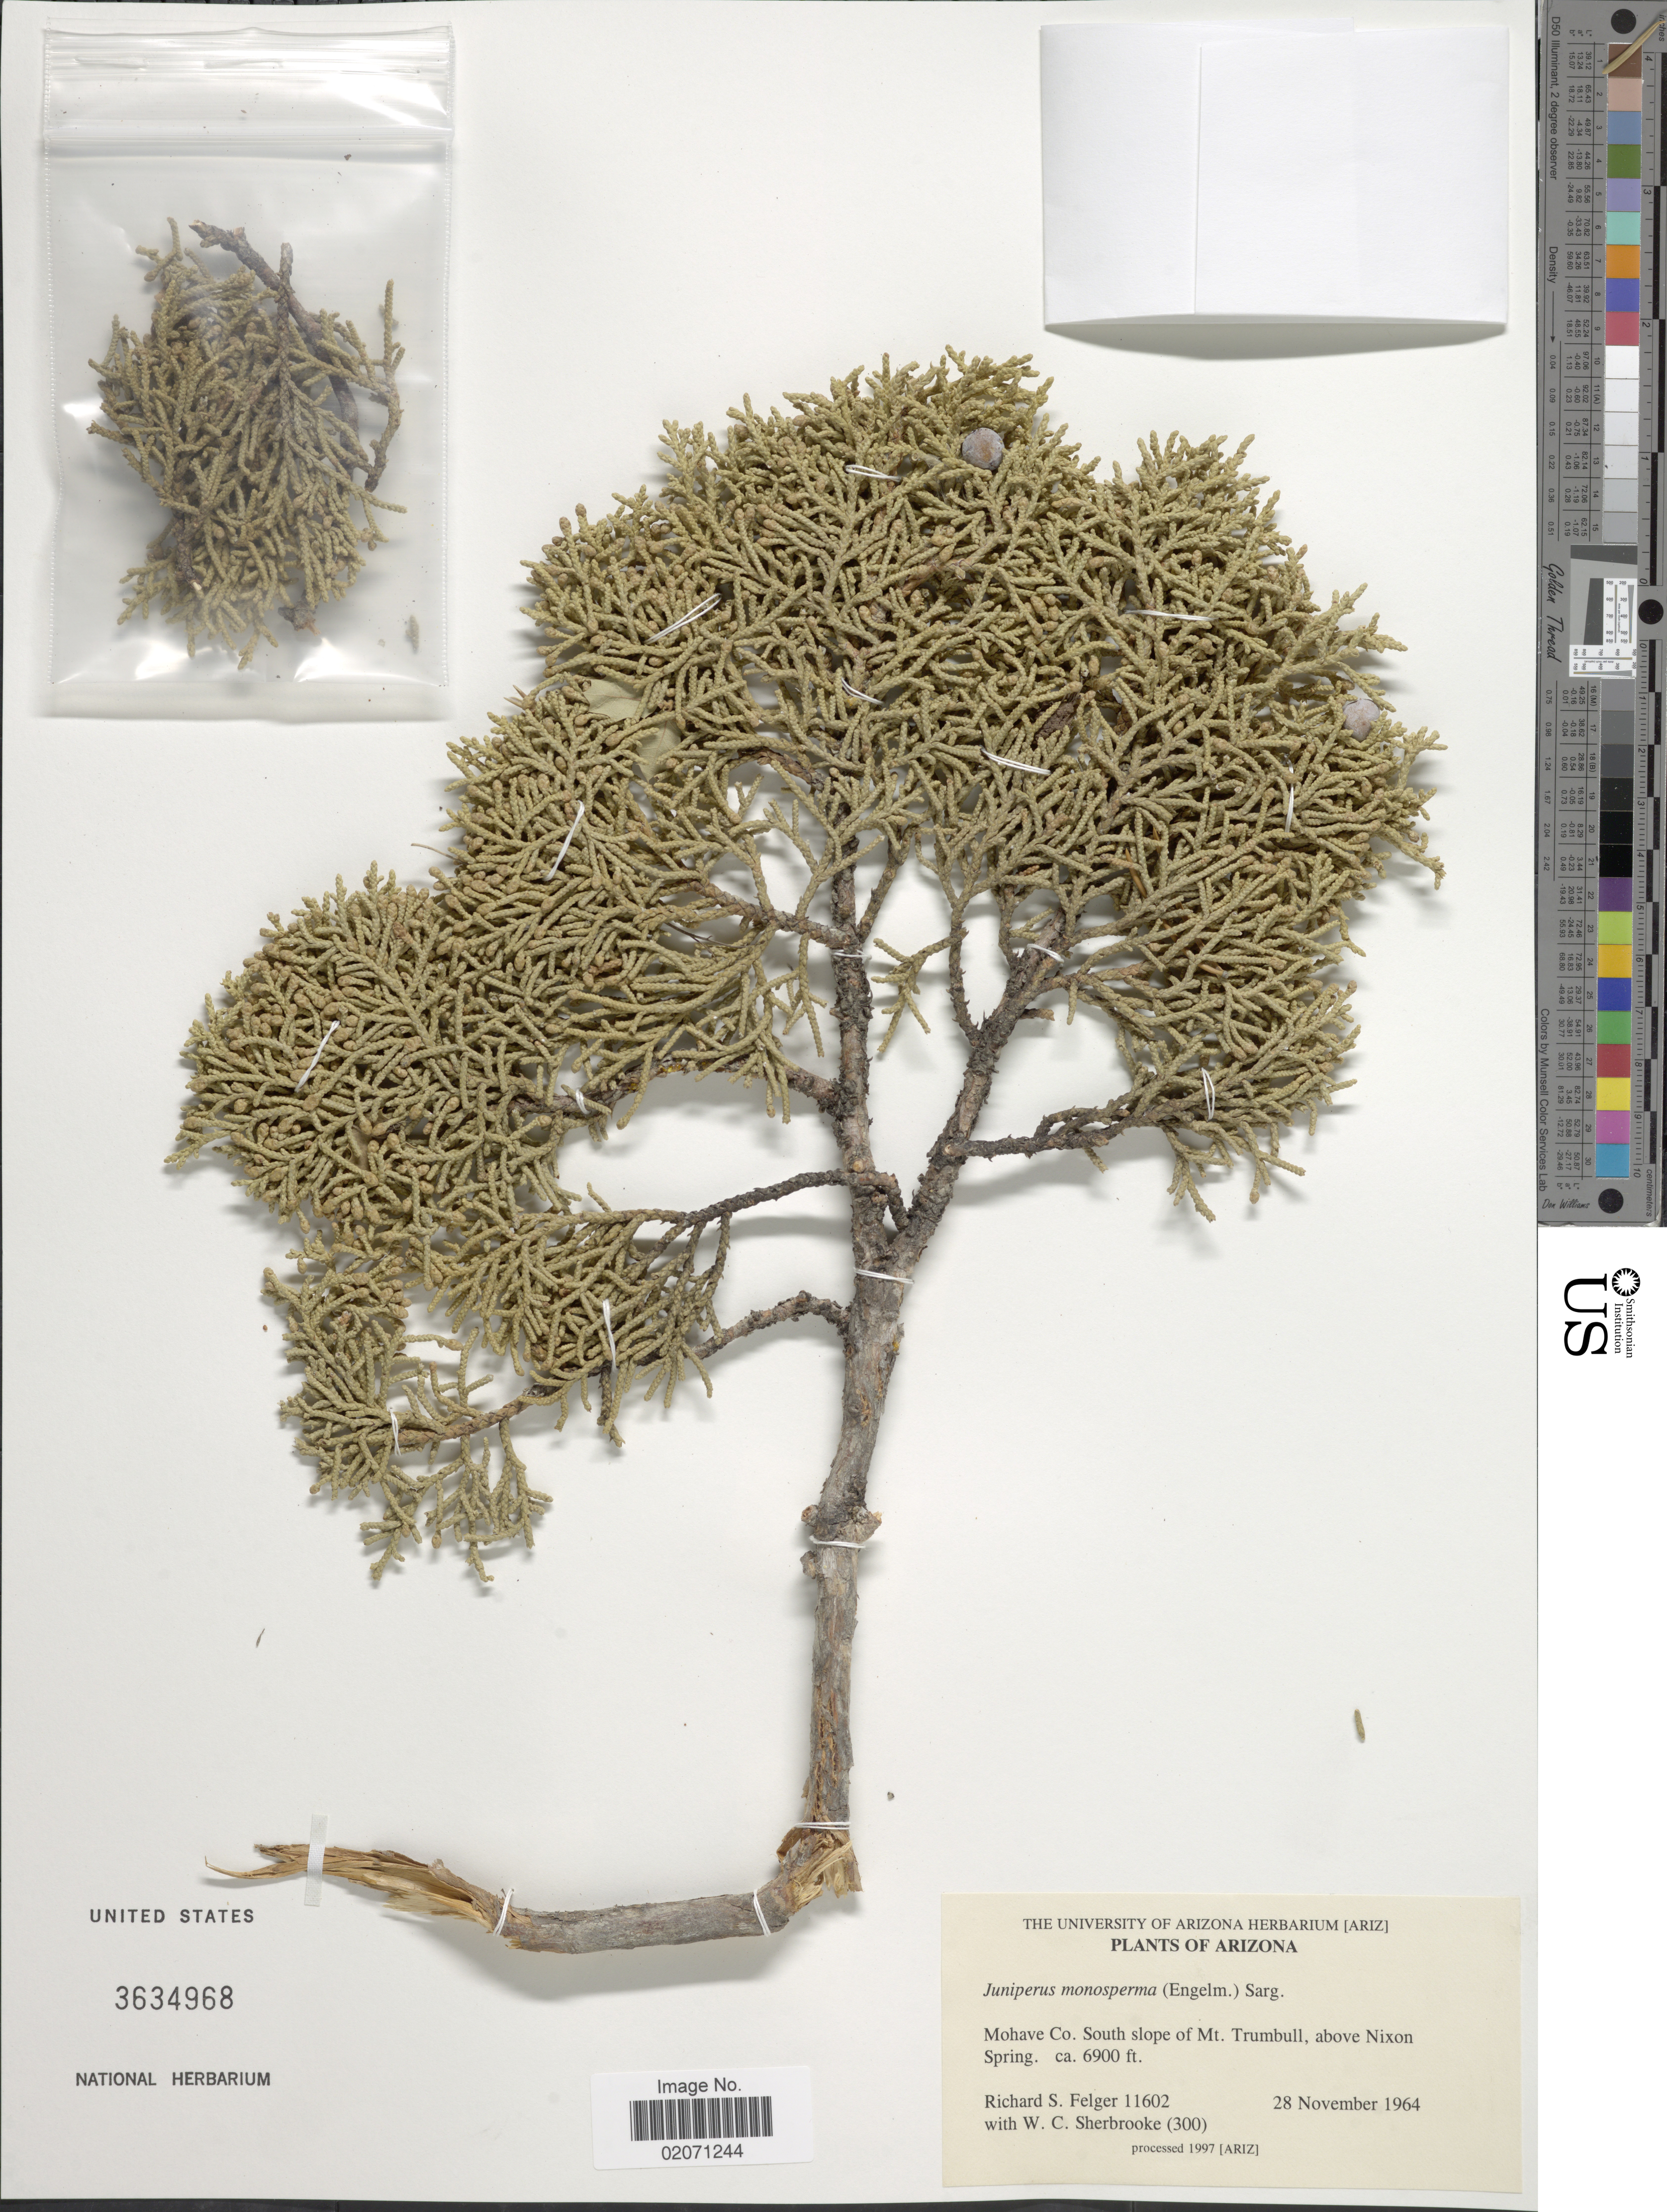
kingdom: Plantae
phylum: Tracheophyta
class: Pinopsida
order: Pinales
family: Cupressaceae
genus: Juniperus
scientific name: Juniperus monosperma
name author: (Engelm.) Sarg.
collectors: R. S. Felger & W. Sherbrooke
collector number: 11602/300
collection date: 1964-11-28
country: United States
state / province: Arizona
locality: Mohave Co. South Slope of Mt, Trumbull, above Nixon Spring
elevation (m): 2103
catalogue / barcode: US 3634968